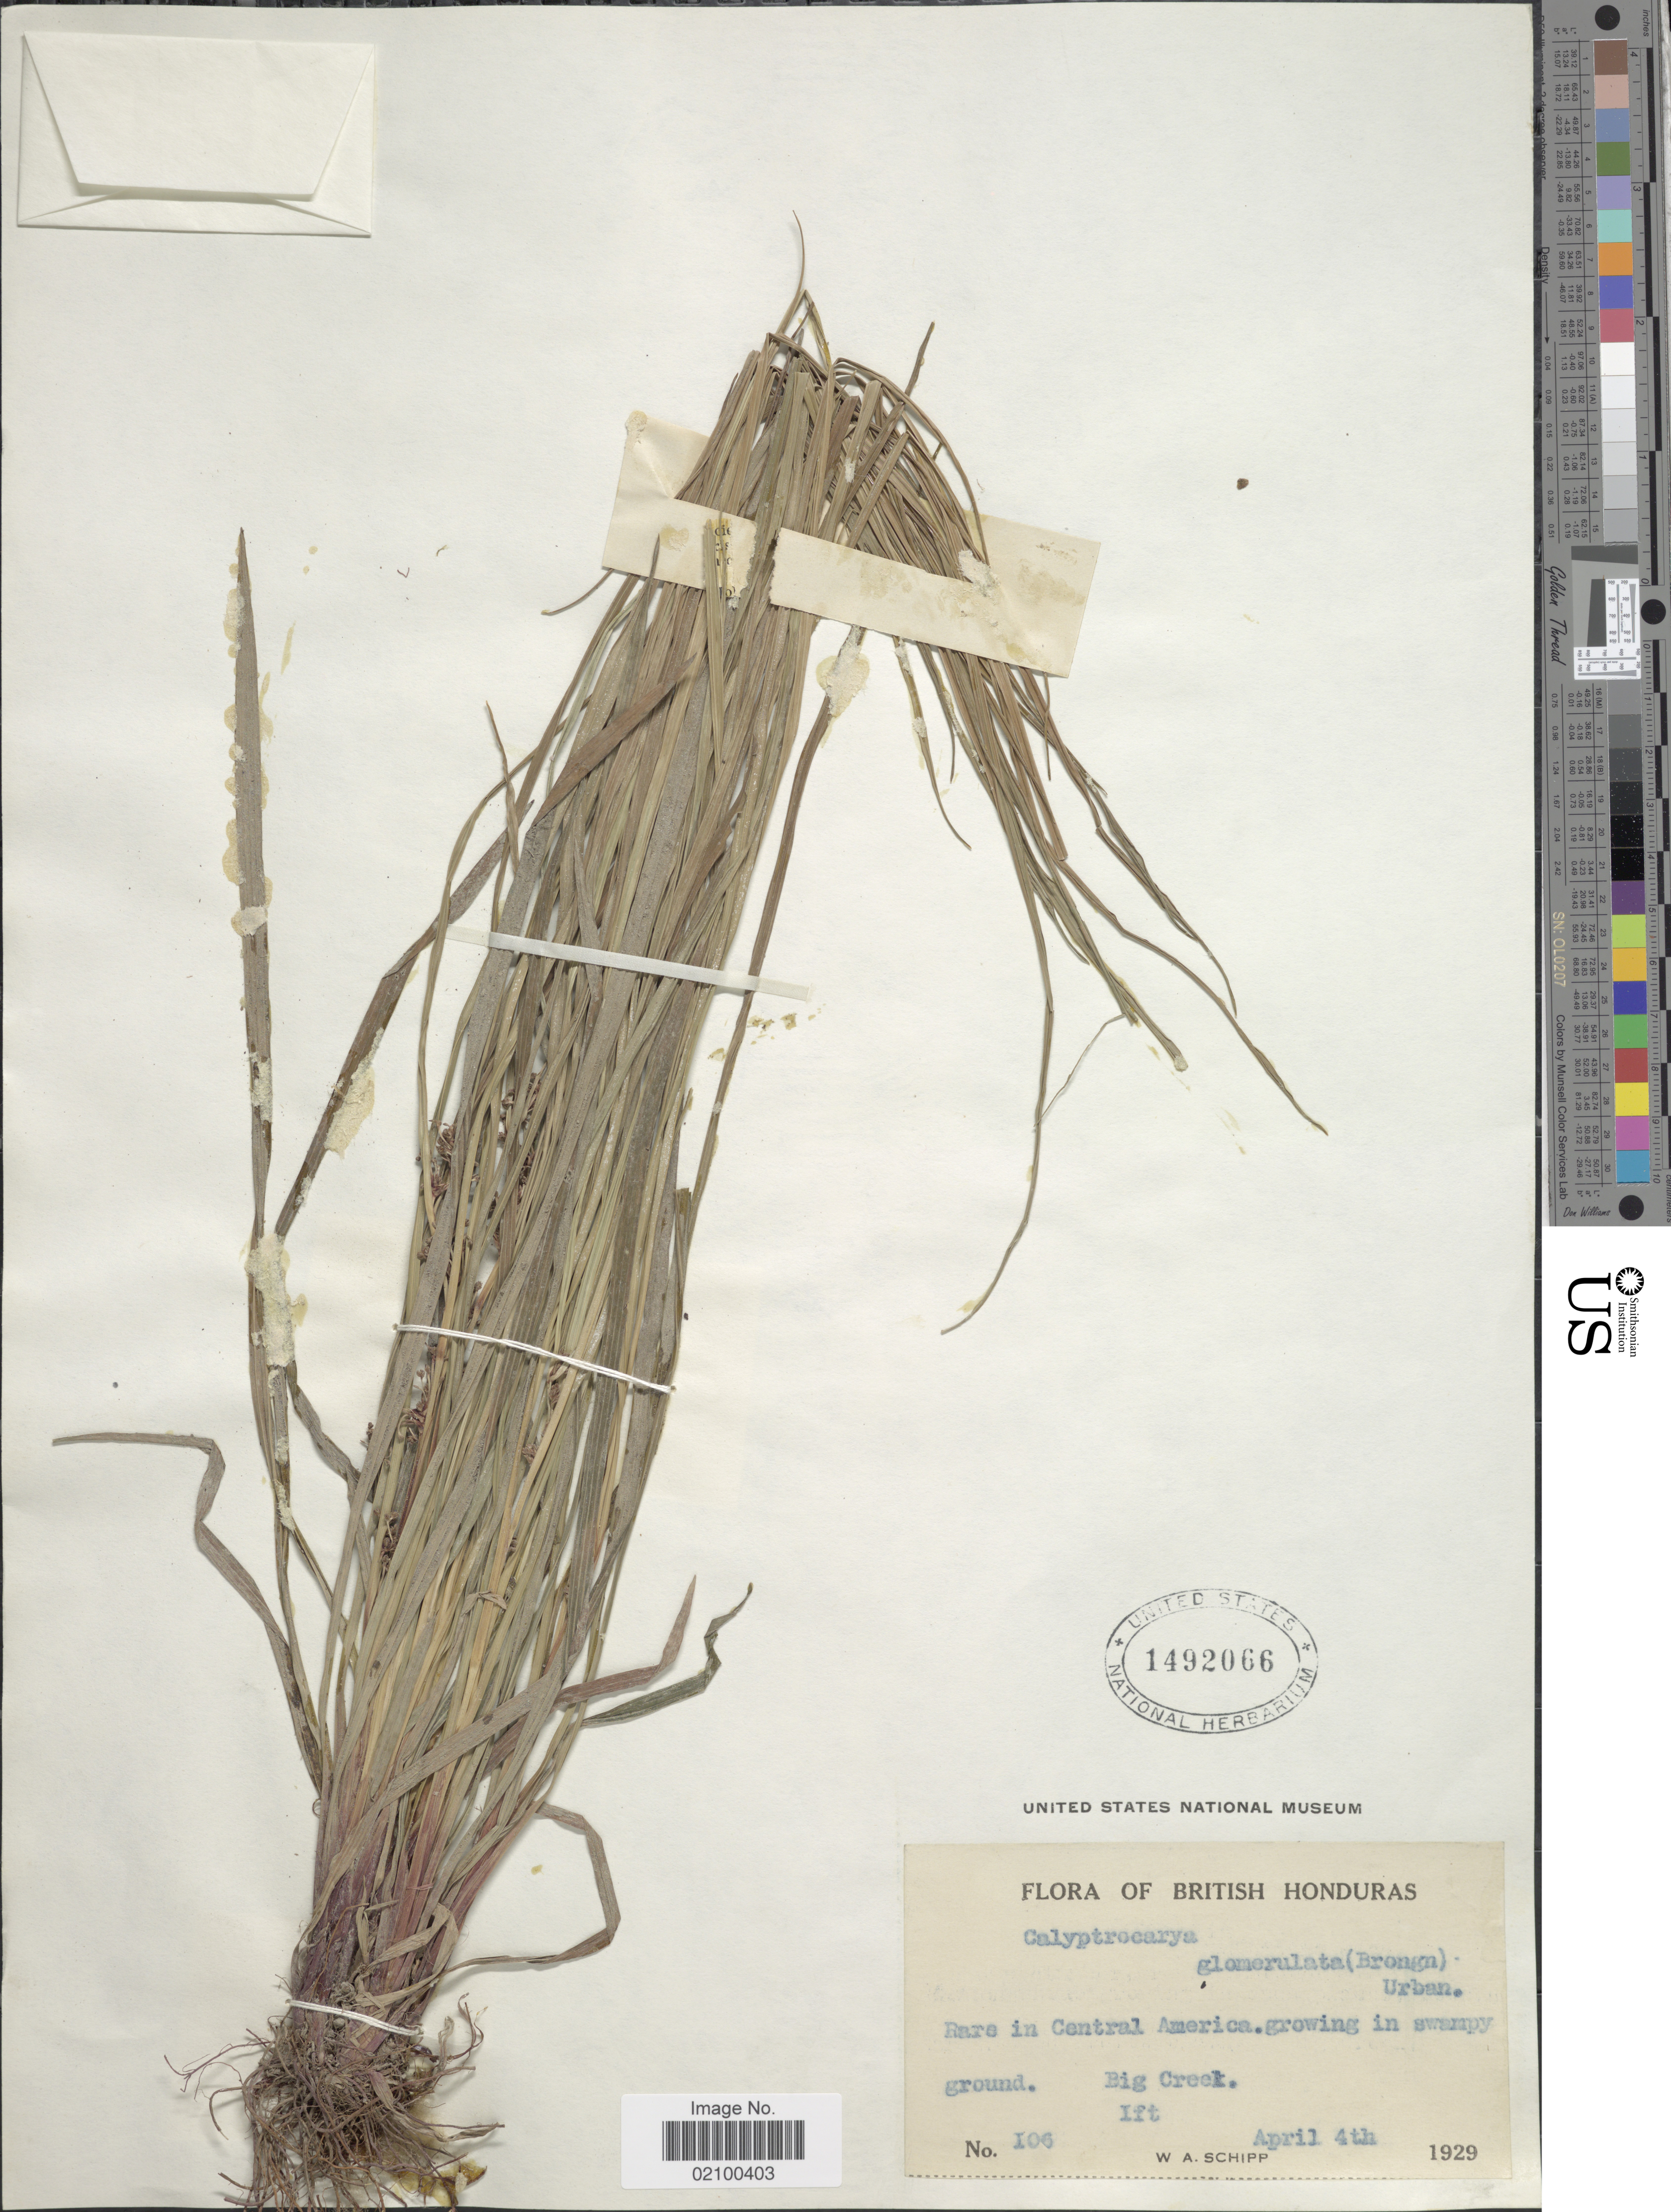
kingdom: Plantae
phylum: Tracheophyta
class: Liliopsida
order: Poales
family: Cyperaceae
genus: Calyptrocarya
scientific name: Calyptrocarya glomerulata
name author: (Brongn.) Urb.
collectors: W. Schipp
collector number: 106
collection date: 1929-04-04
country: Belize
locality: British Honduras. Rare in Central America, growing in swampy ground. Big Creek. Ift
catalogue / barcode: US 1492066